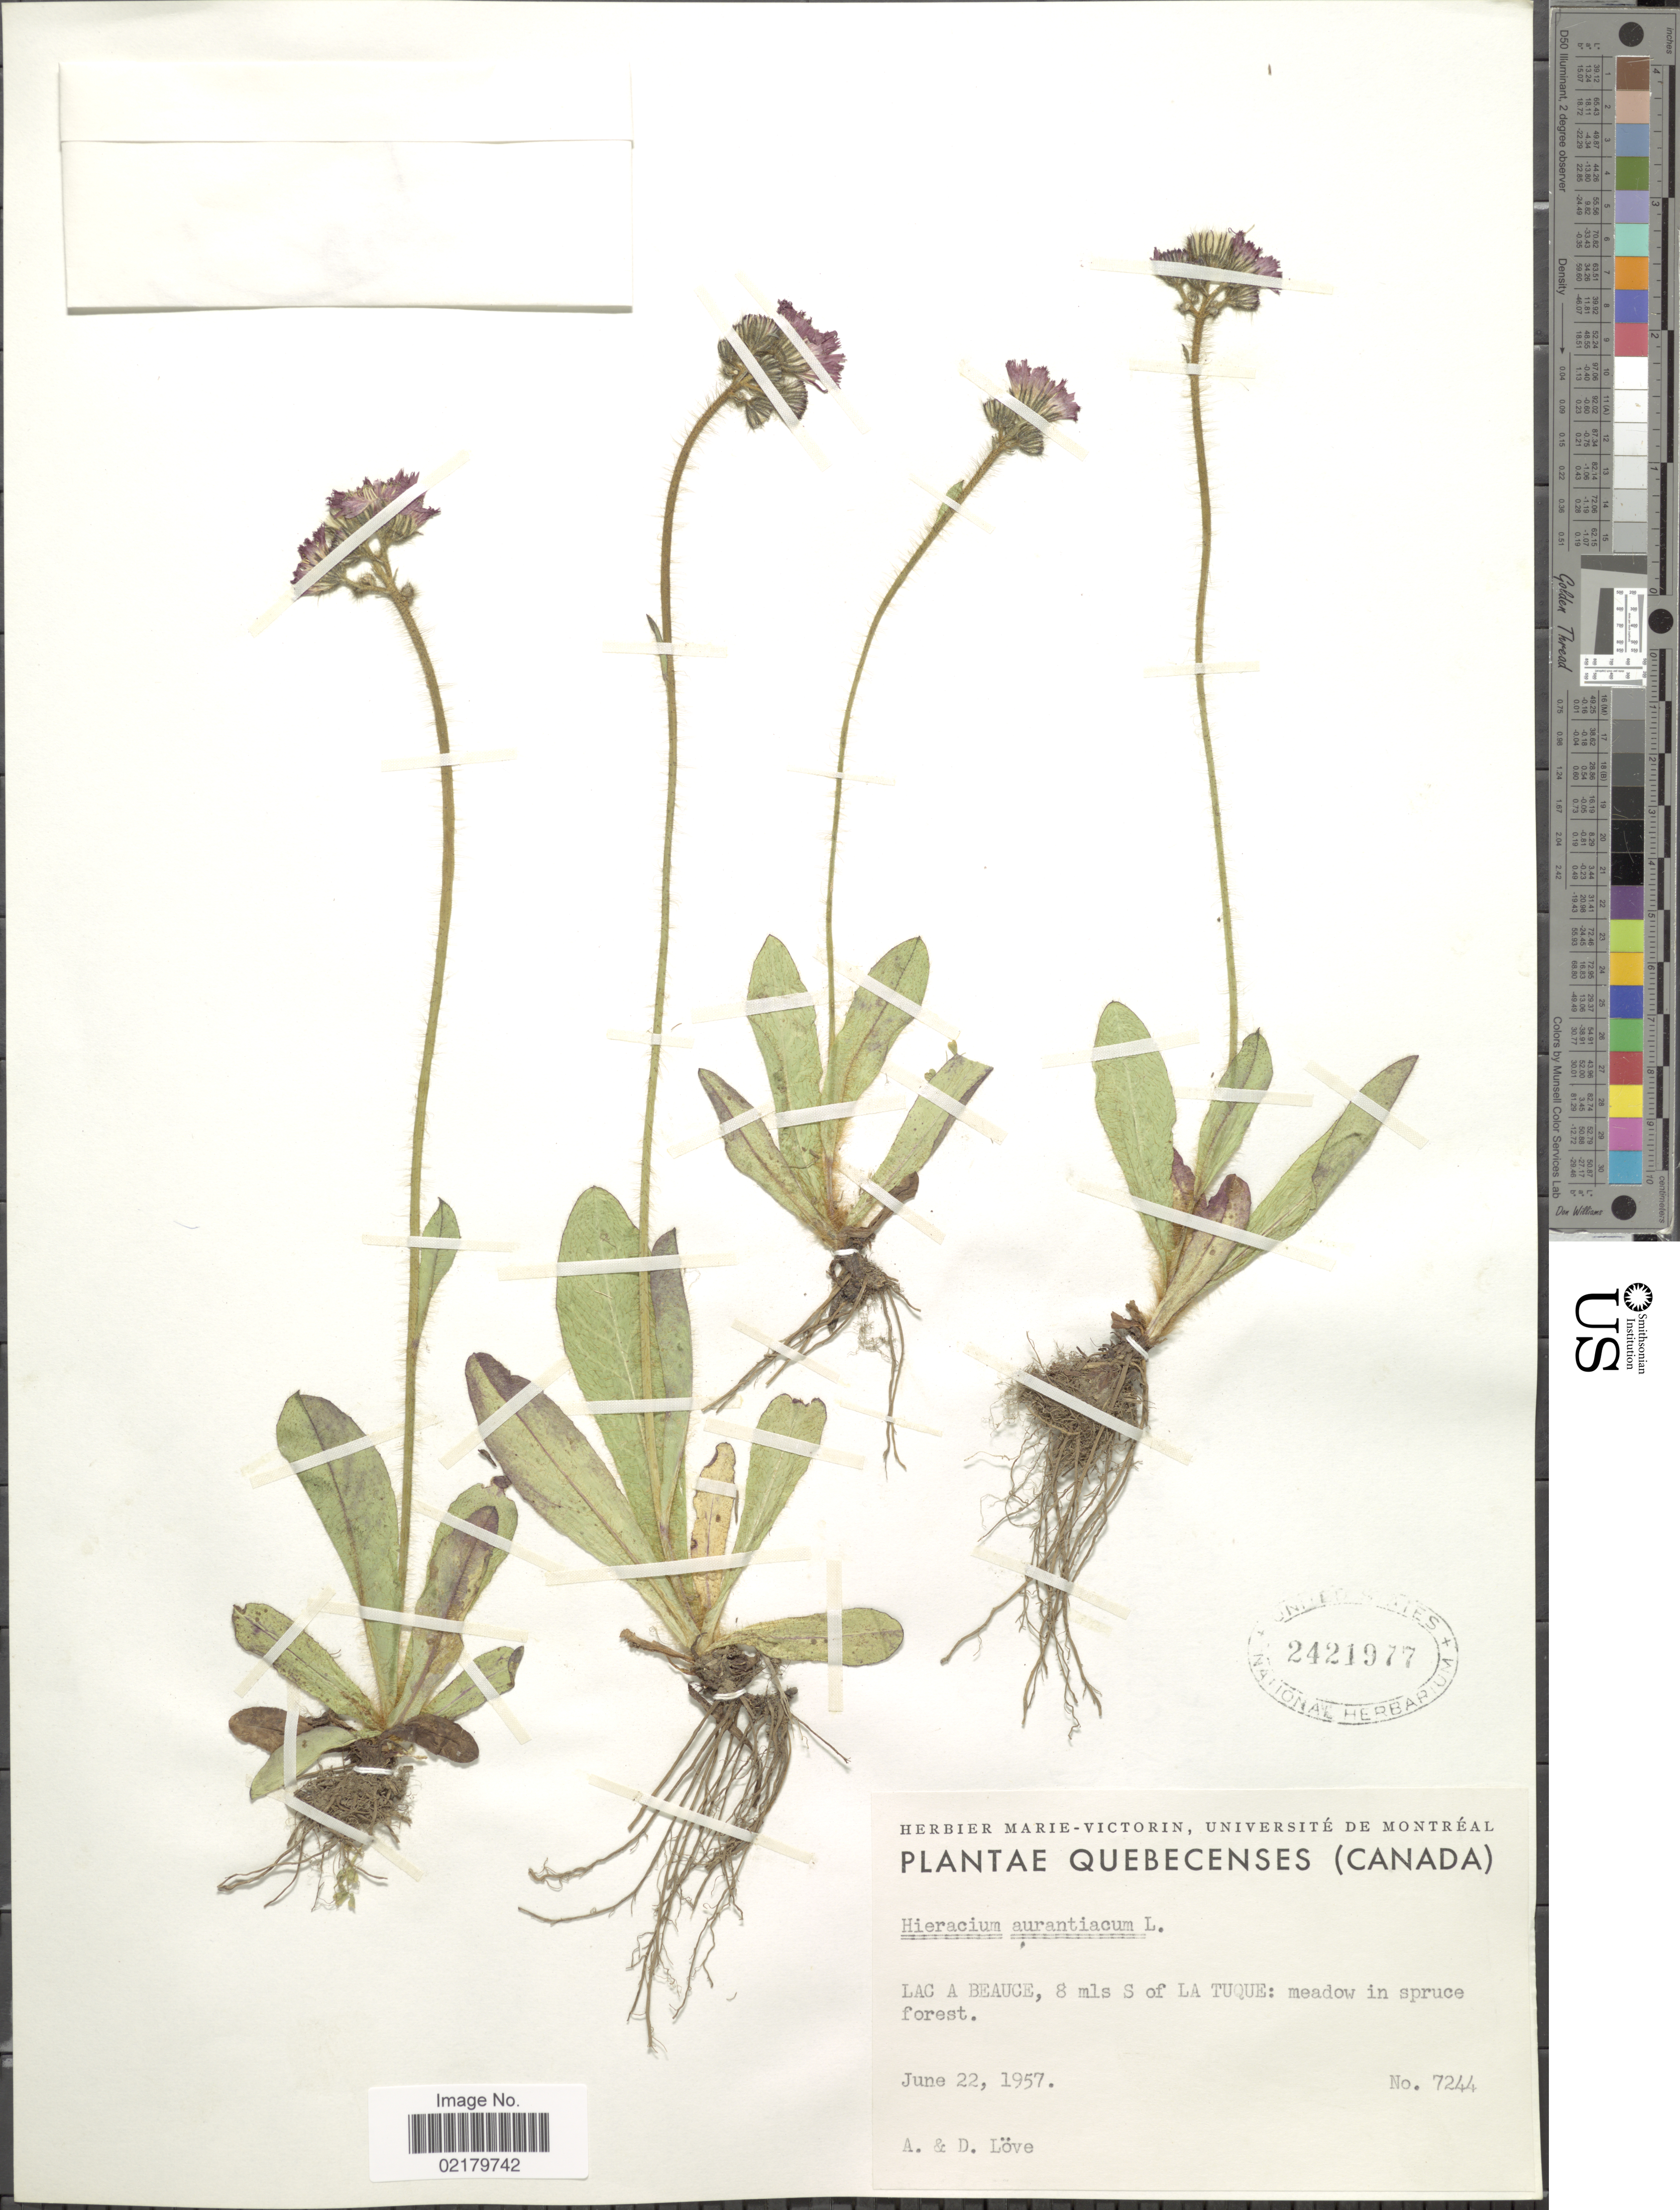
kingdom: Plantae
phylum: Tracheophyta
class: Magnoliopsida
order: Asterales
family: Asteraceae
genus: Pilosella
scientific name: Pilosella aurantiaca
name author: (L.) F.W. Schultz & Sch. Bip.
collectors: Á. Löve & D. Löve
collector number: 7244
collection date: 1957-06-22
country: Canada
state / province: Quebec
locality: Lac A Beauce, 8 mls S of La Tuque: meadow in spruce forest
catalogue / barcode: US 2421977